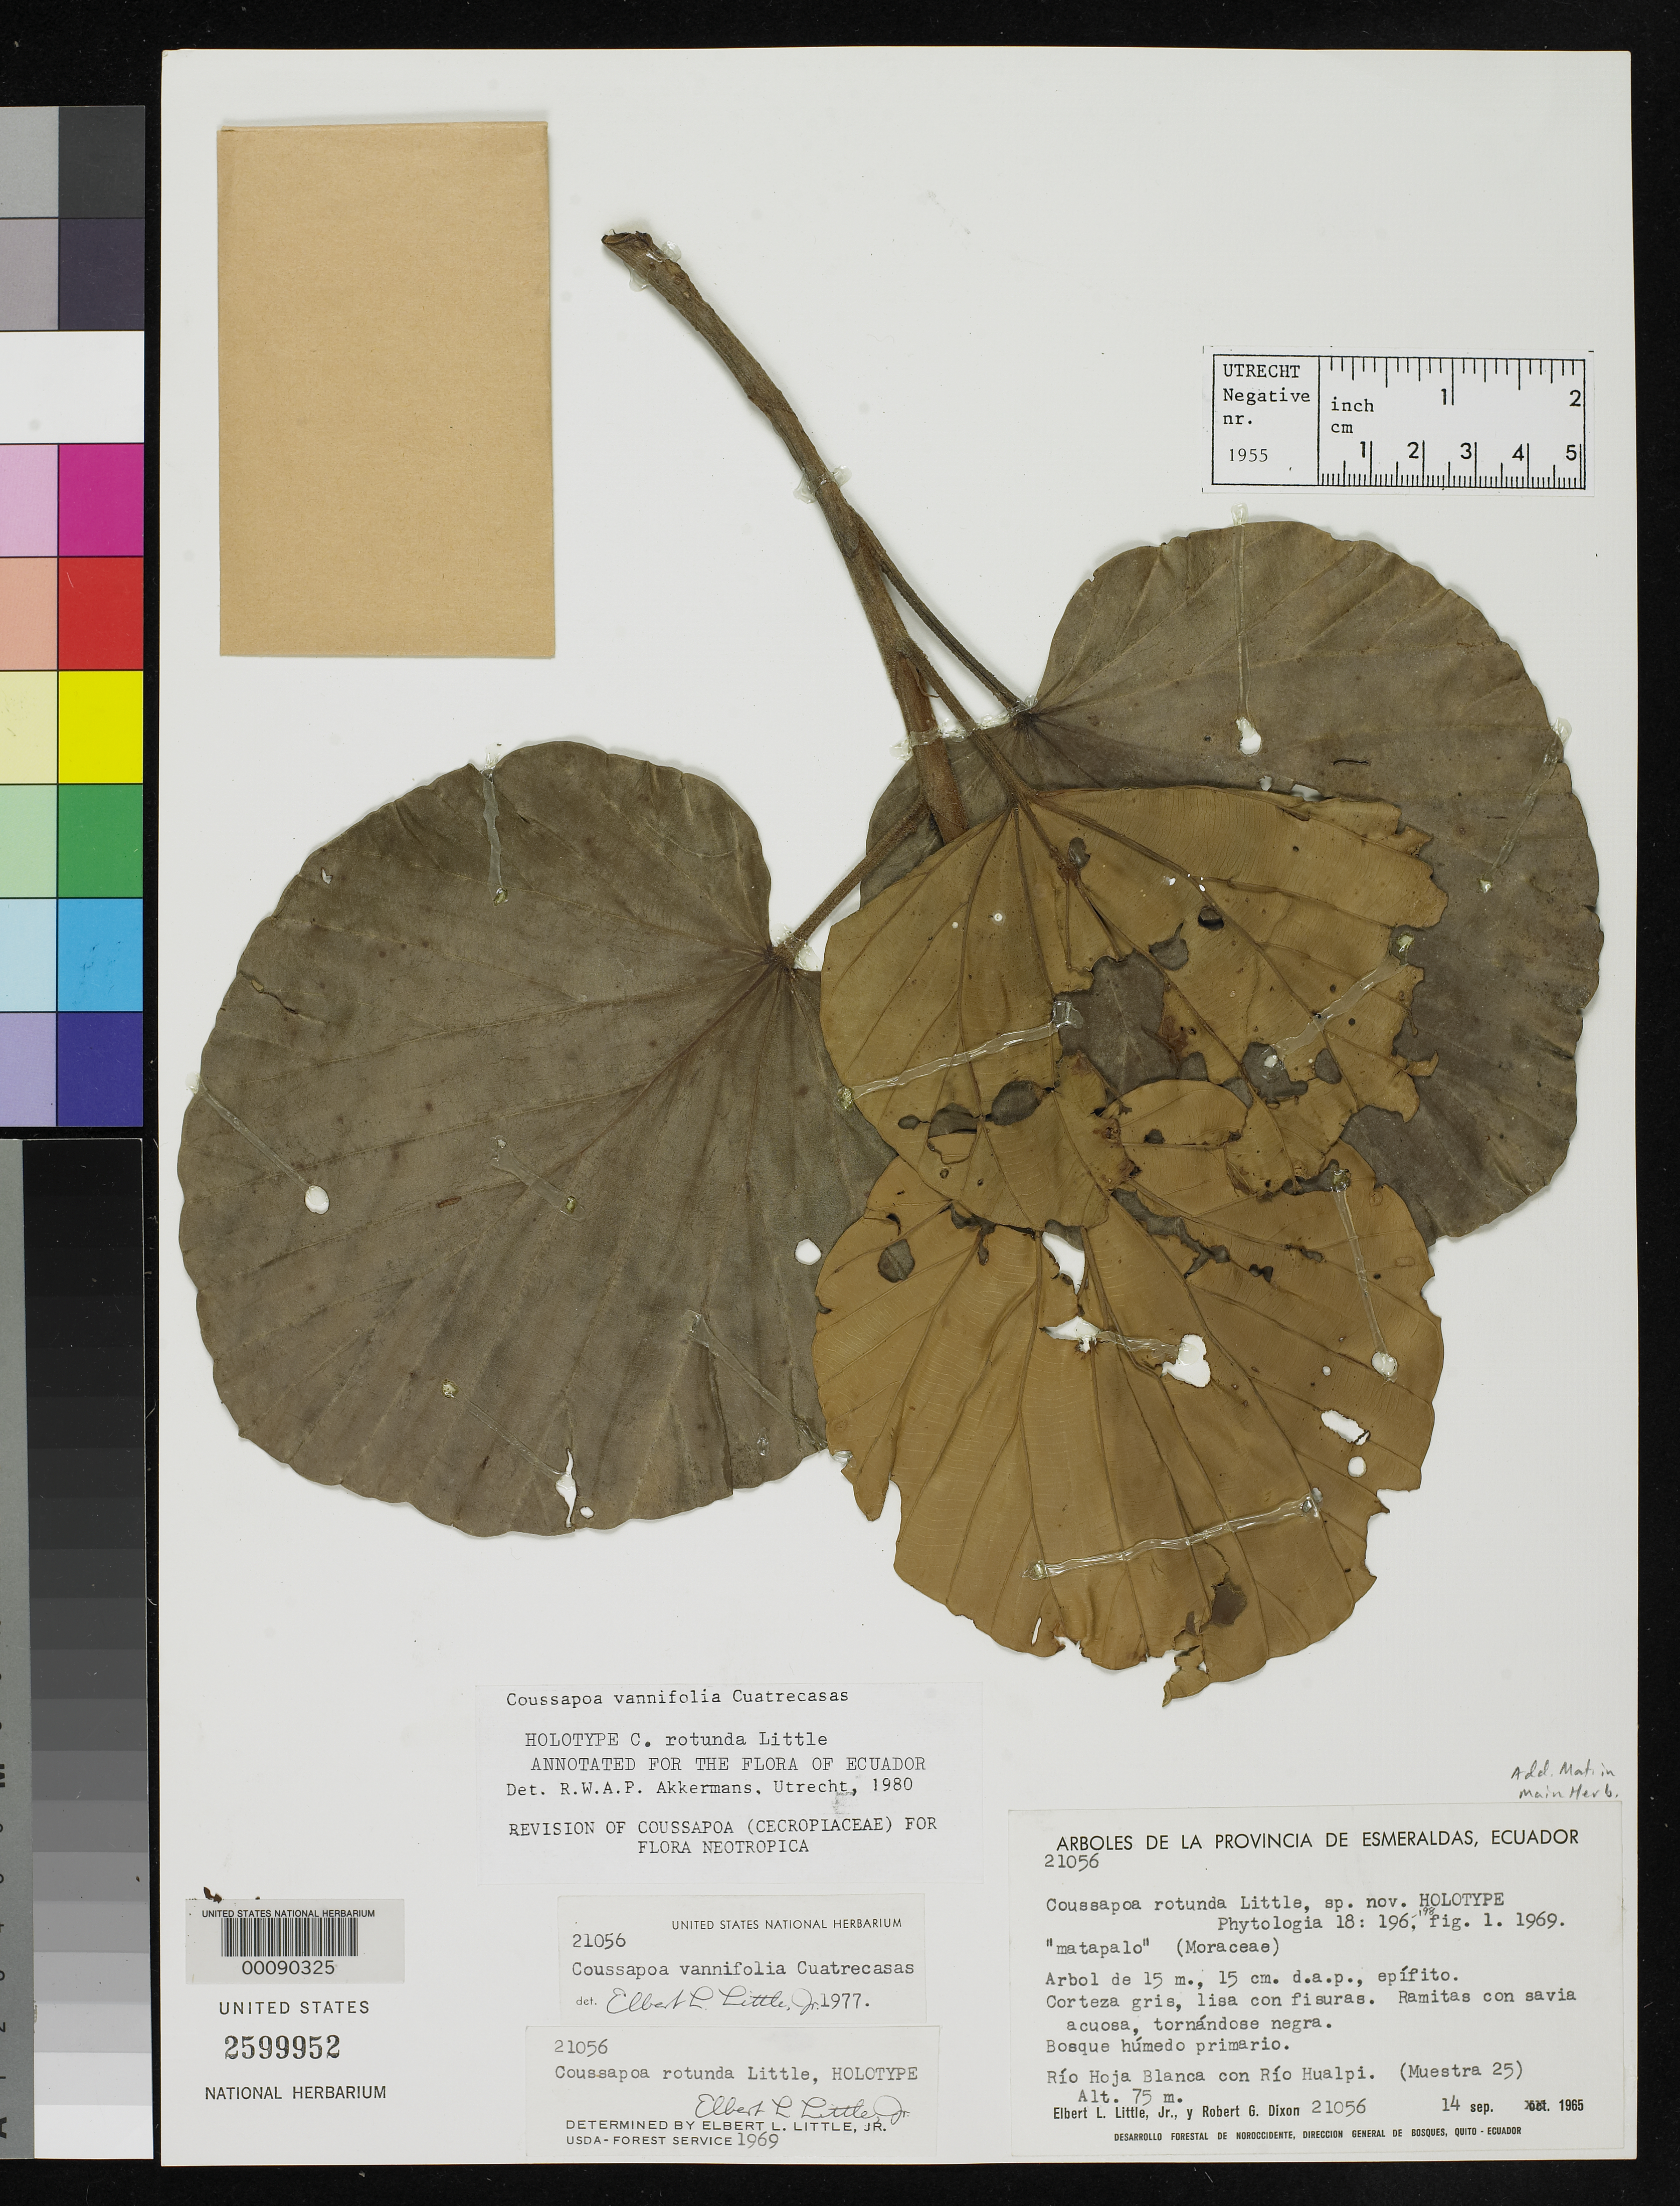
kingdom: Plantae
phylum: Tracheophyta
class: Magnoliopsida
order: Rosales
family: Urticaceae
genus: Coussapoa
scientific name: Coussapoa rotunda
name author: Little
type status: Holotype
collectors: E. L. Little & R. G. Dixon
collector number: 21056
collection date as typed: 14 Sep 1965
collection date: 1965-09-14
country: Ecuador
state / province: Esmeraldas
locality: Rio Hoja Balanca con Rio Hualpi.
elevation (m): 75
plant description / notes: One of two US sheets (USNH 2599952, 2599953) both labeled as "Holotype", presumably sheet 1 & sheet 2 (protologue cites holotype at US without specifying, but also without citing any isotype).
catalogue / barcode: US 2599952